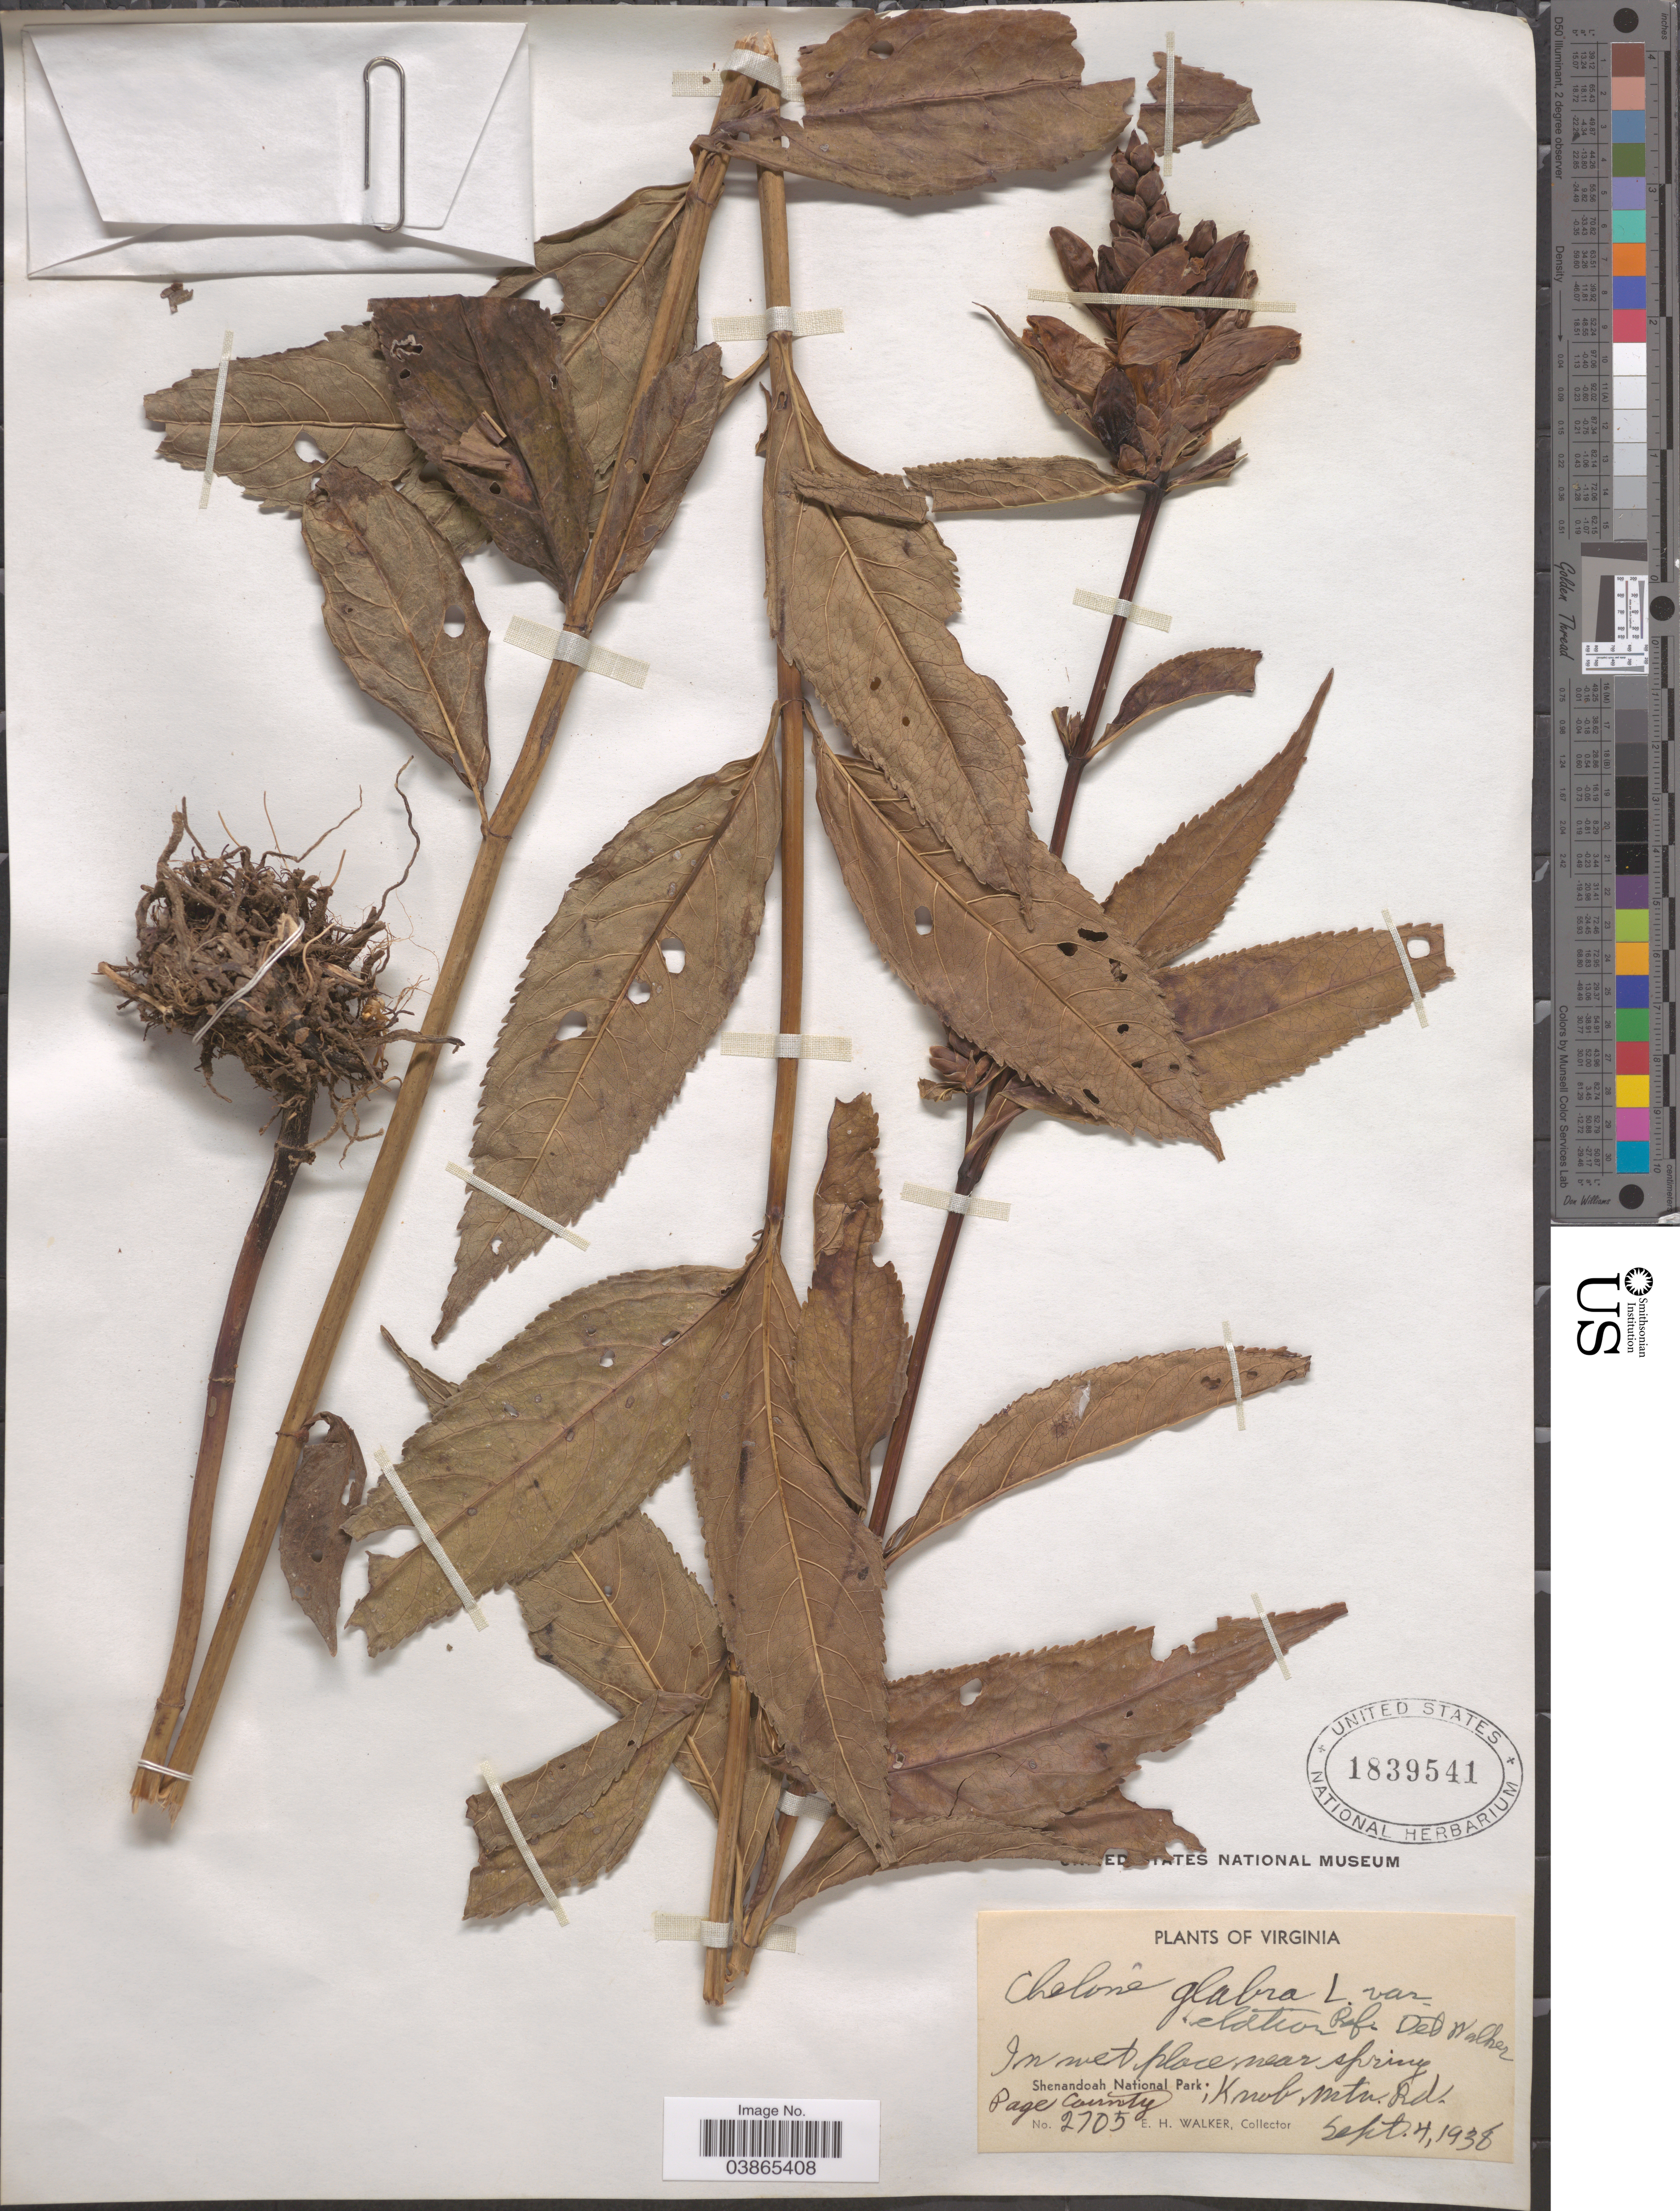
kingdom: Plantae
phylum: Tracheophyta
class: Magnoliopsida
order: Lamiales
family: Plantaginaceae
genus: Chelone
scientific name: Chelone glabra var. elatior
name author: Raf.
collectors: E. H. Walker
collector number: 2705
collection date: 1936-09-04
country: United States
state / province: Virginia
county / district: Page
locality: Shenandoah National Park; Knob Mtn. Rd. Page County.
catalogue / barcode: US 1839541